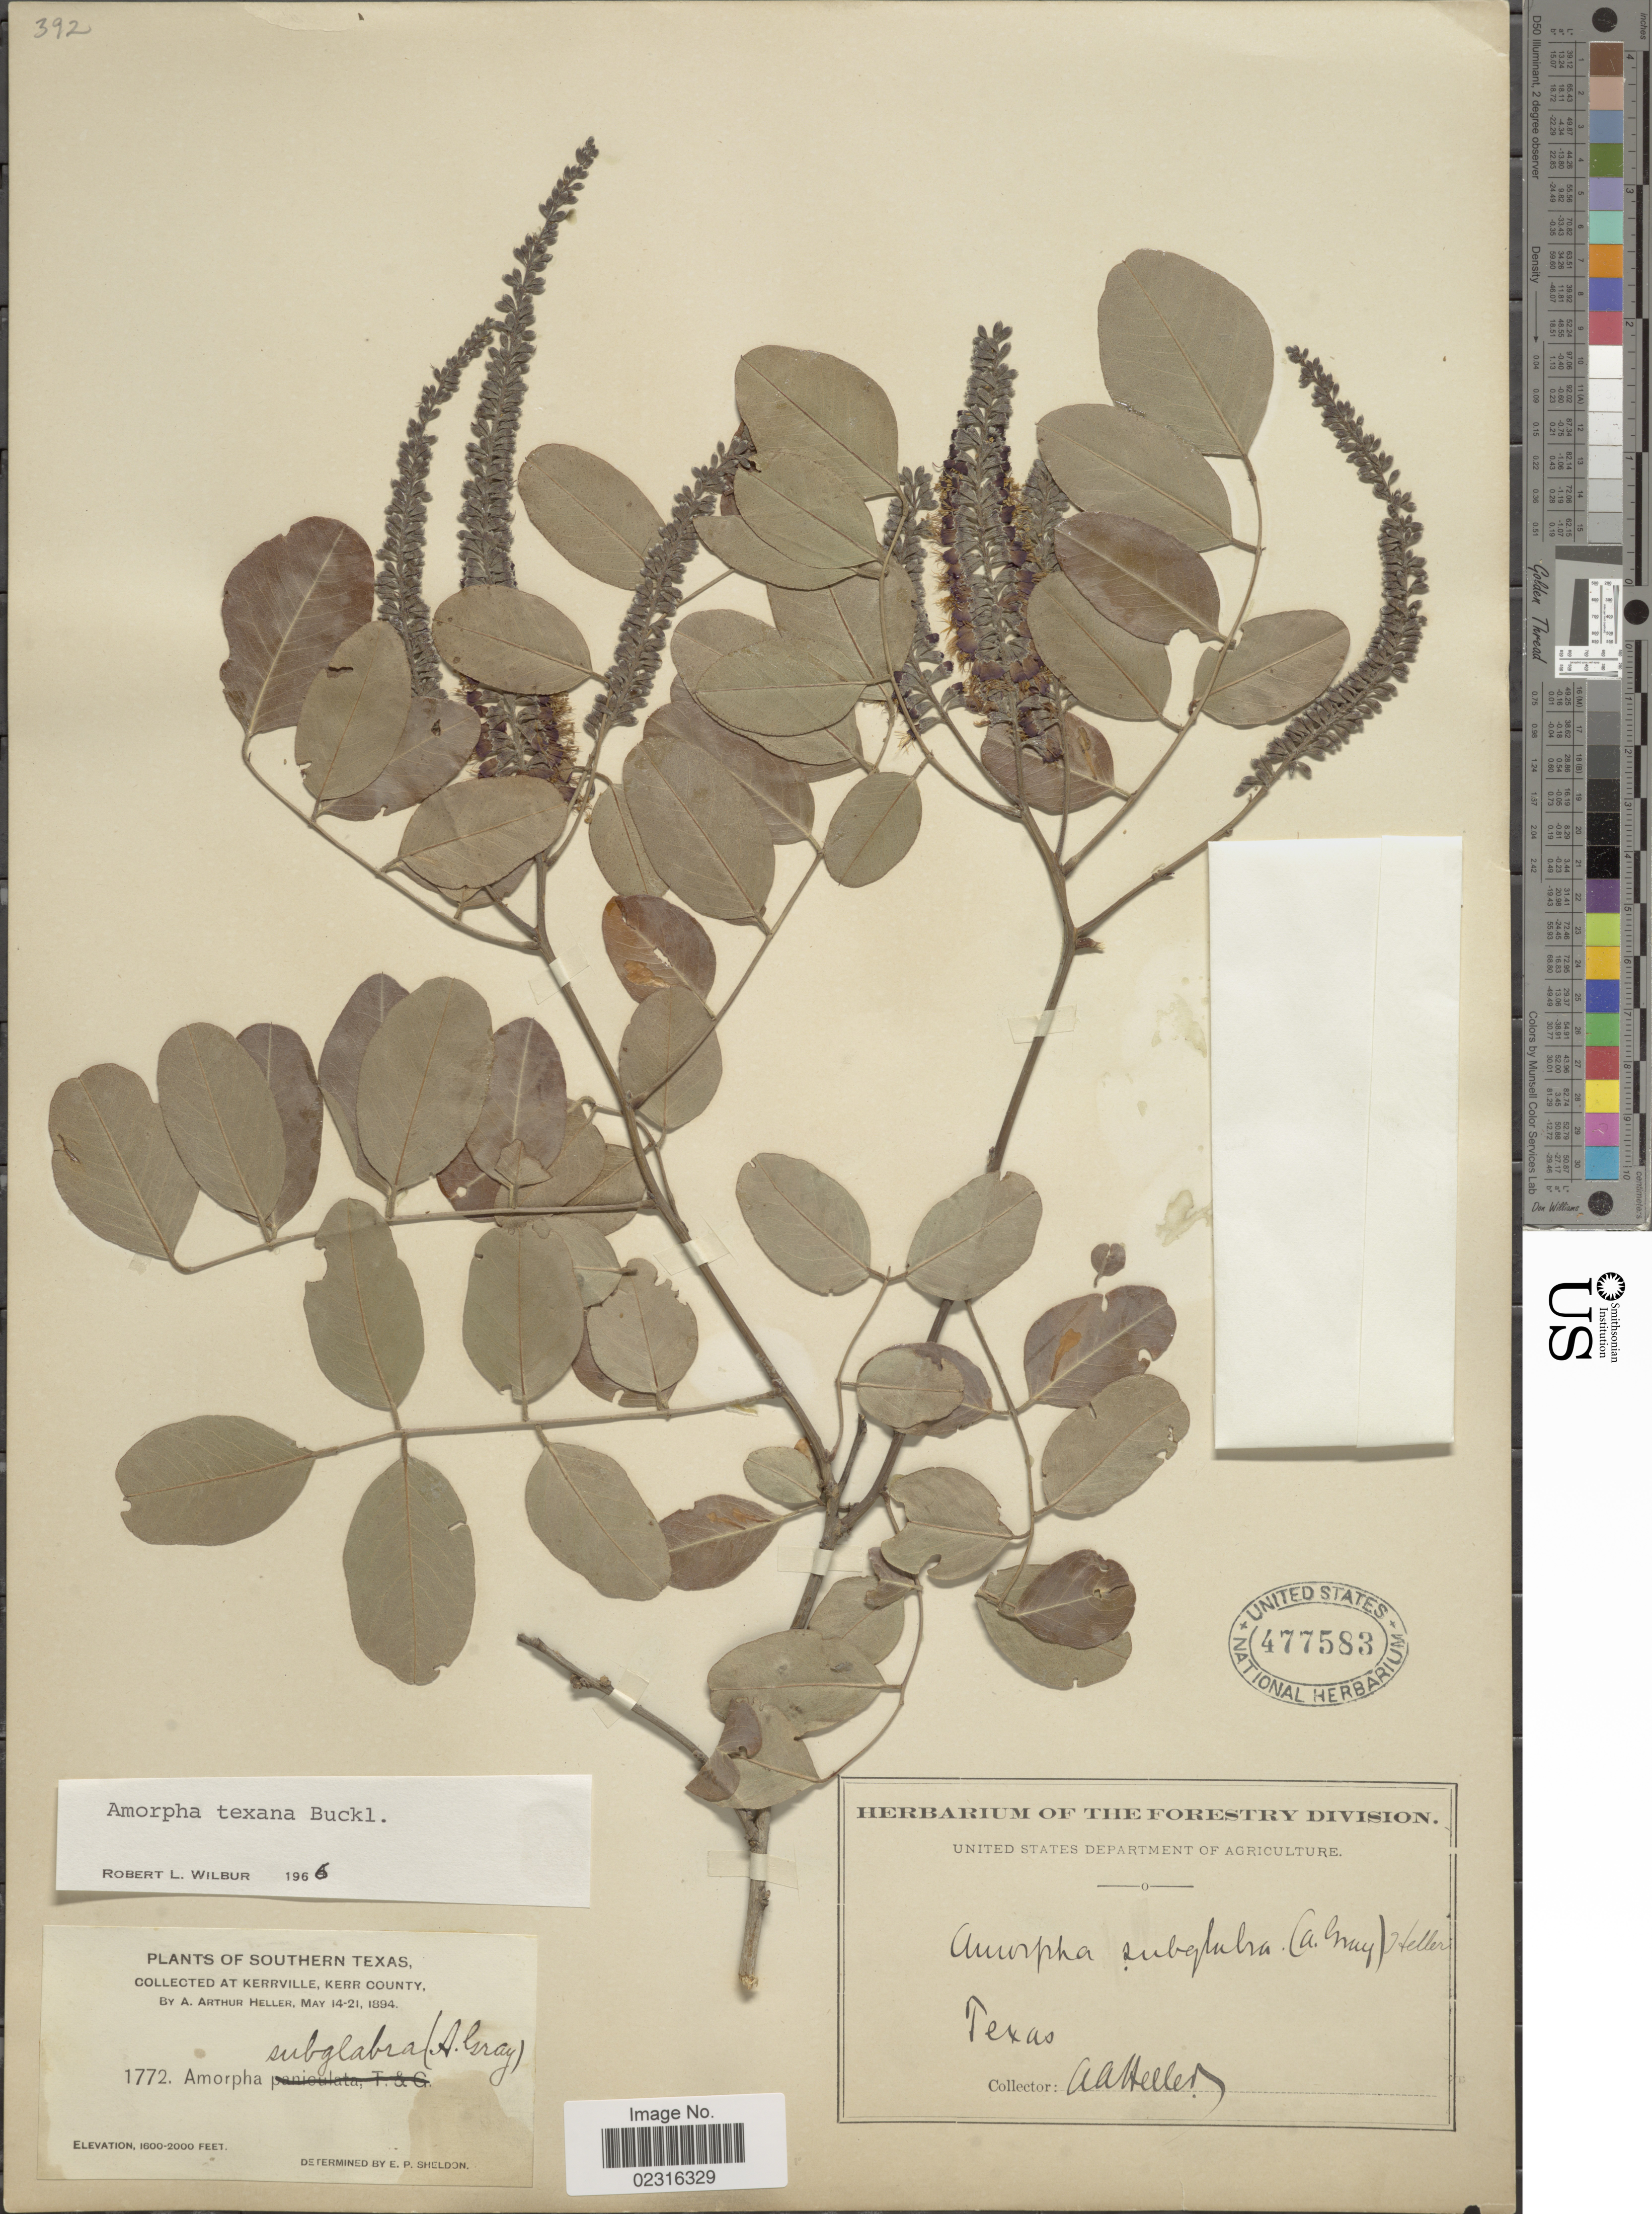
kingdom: Plantae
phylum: Tracheophyta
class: Magnoliopsida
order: Fabales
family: Fabaceae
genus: Amorpha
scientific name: Amorpha texana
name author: Buckley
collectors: A. A. Heller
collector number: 1772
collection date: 1894-05-14/1894-05-21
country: United States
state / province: Texas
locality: Southern Texas, at Kerrville, Kerr County.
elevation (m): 488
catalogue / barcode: US 477583